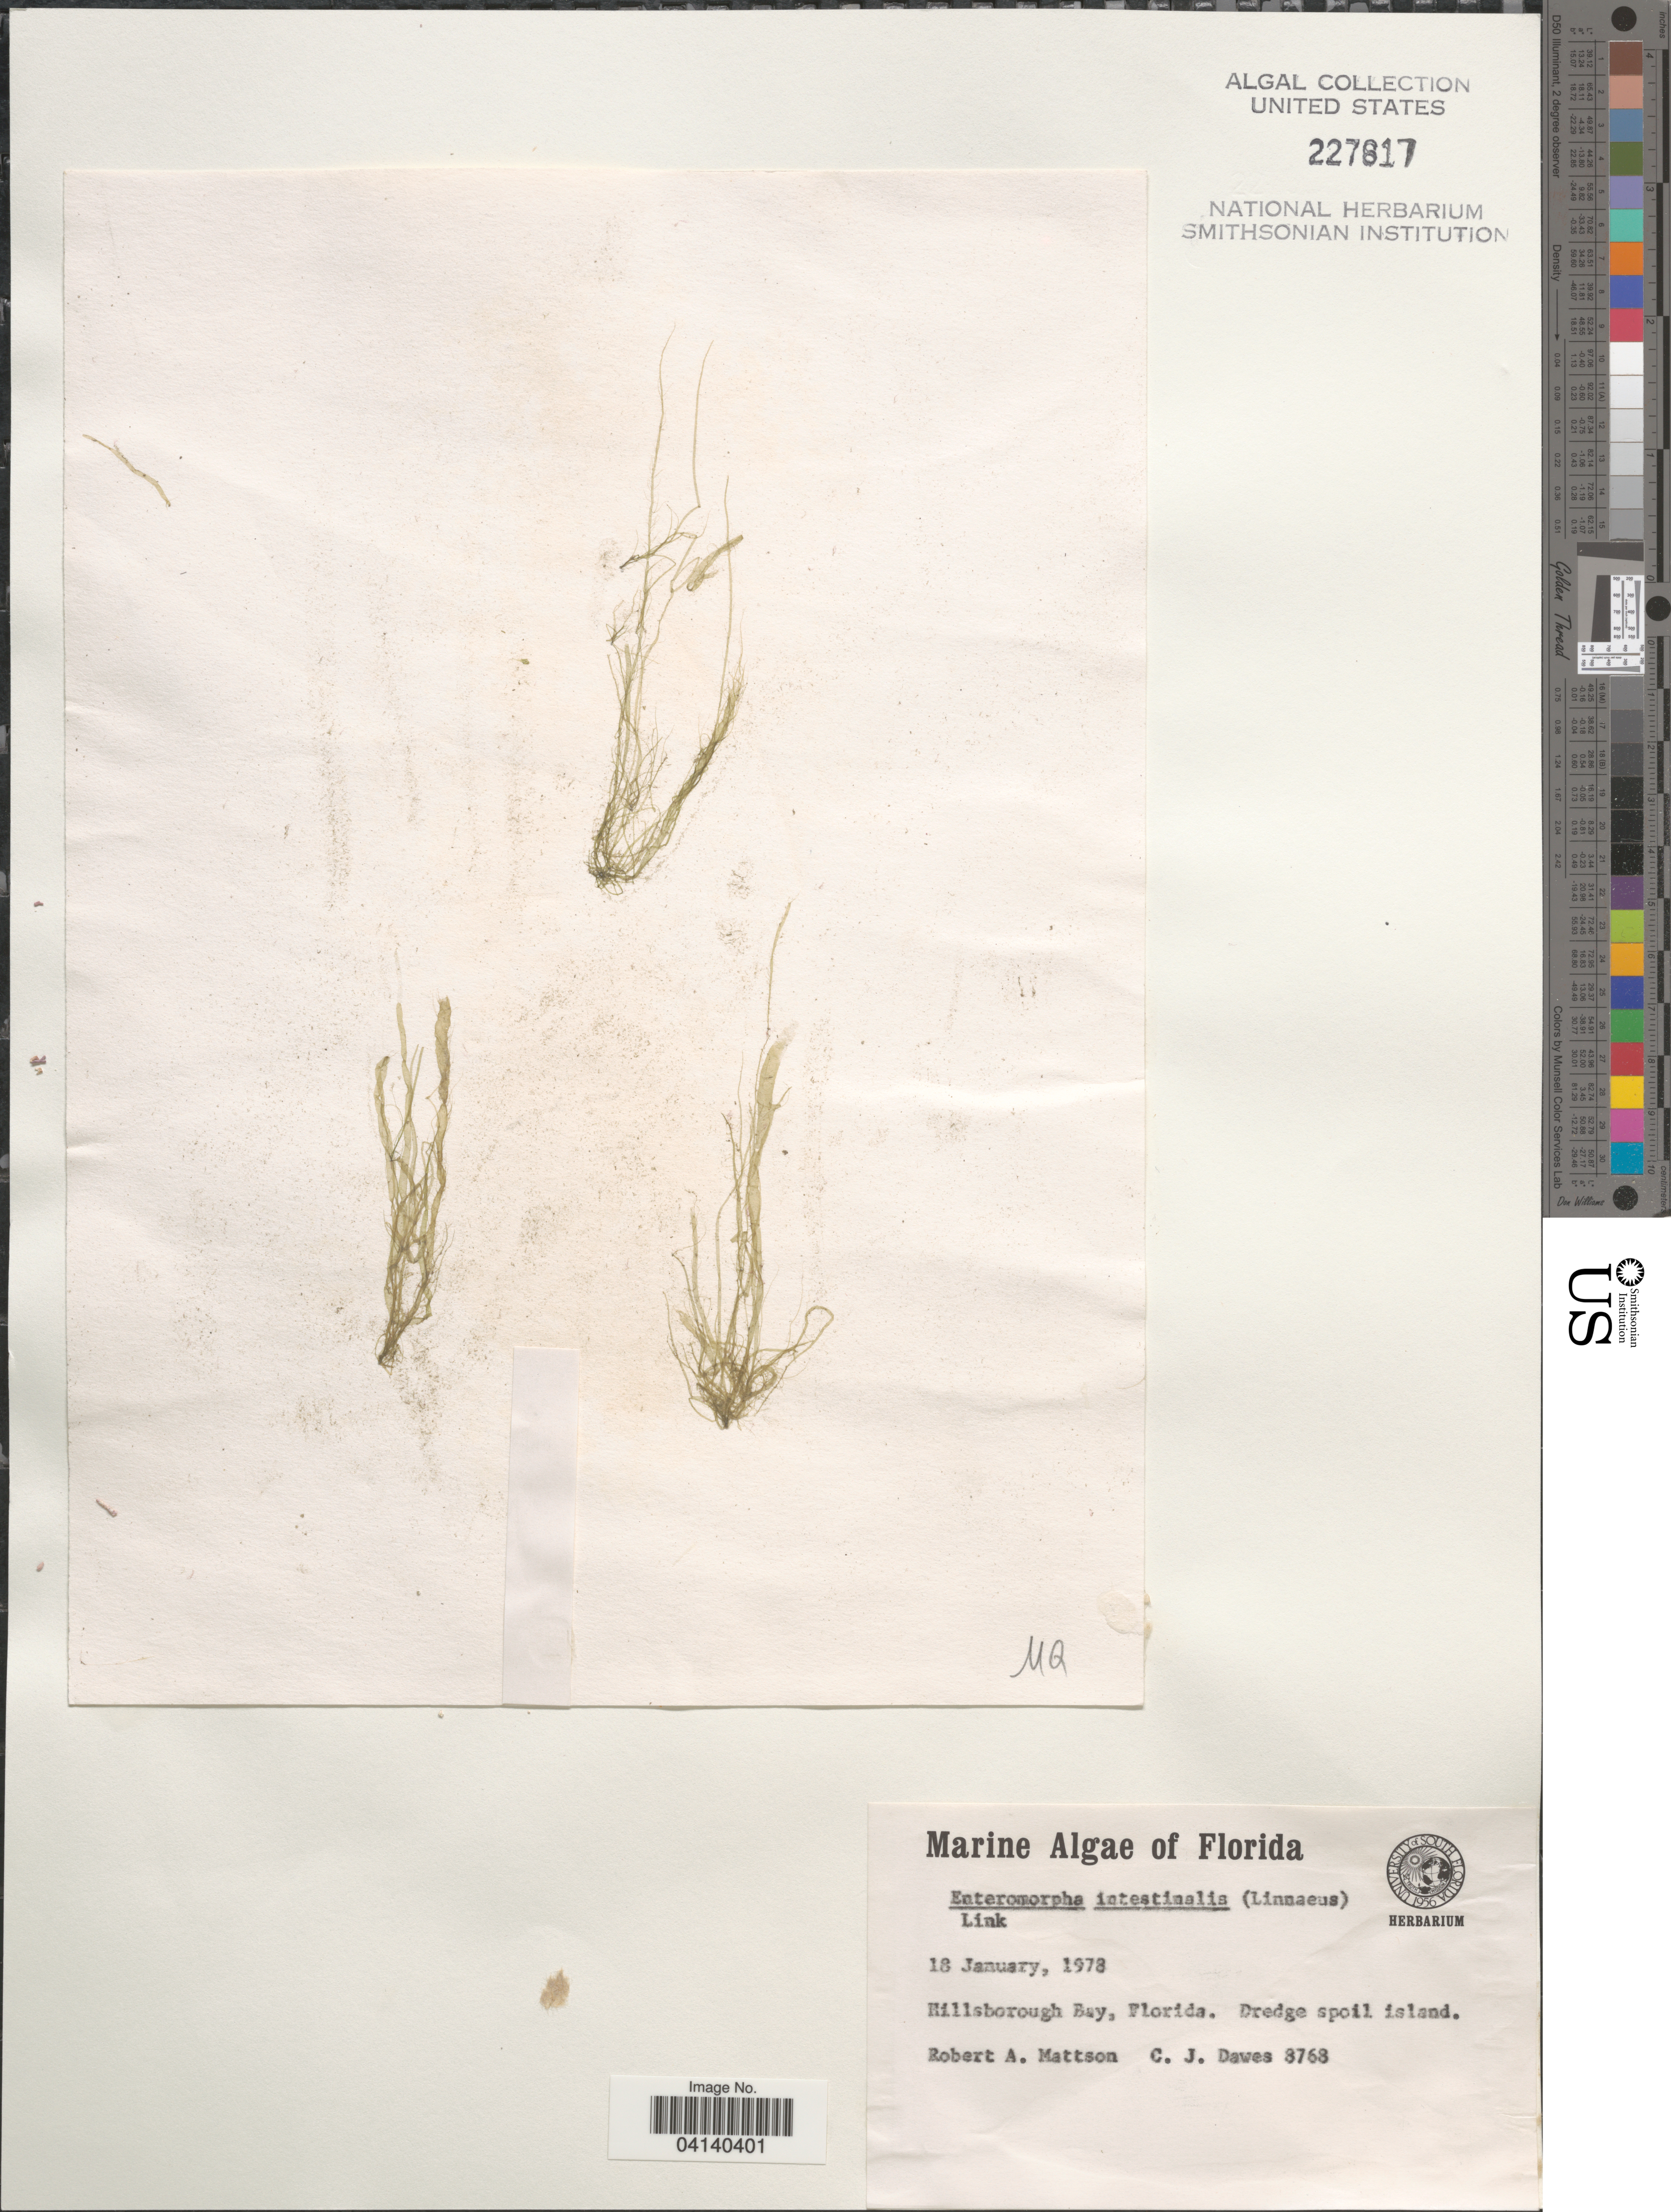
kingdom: Plantae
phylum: Chlorophyta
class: Ulvophyceae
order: Ulvales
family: Ulvaceae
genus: Ulva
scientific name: Ulva intestinalis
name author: L.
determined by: Algae name updating Project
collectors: R. Mattson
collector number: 8768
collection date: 1978-01-18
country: United States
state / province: Florida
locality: Hillsborough Bay.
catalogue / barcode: US 227617